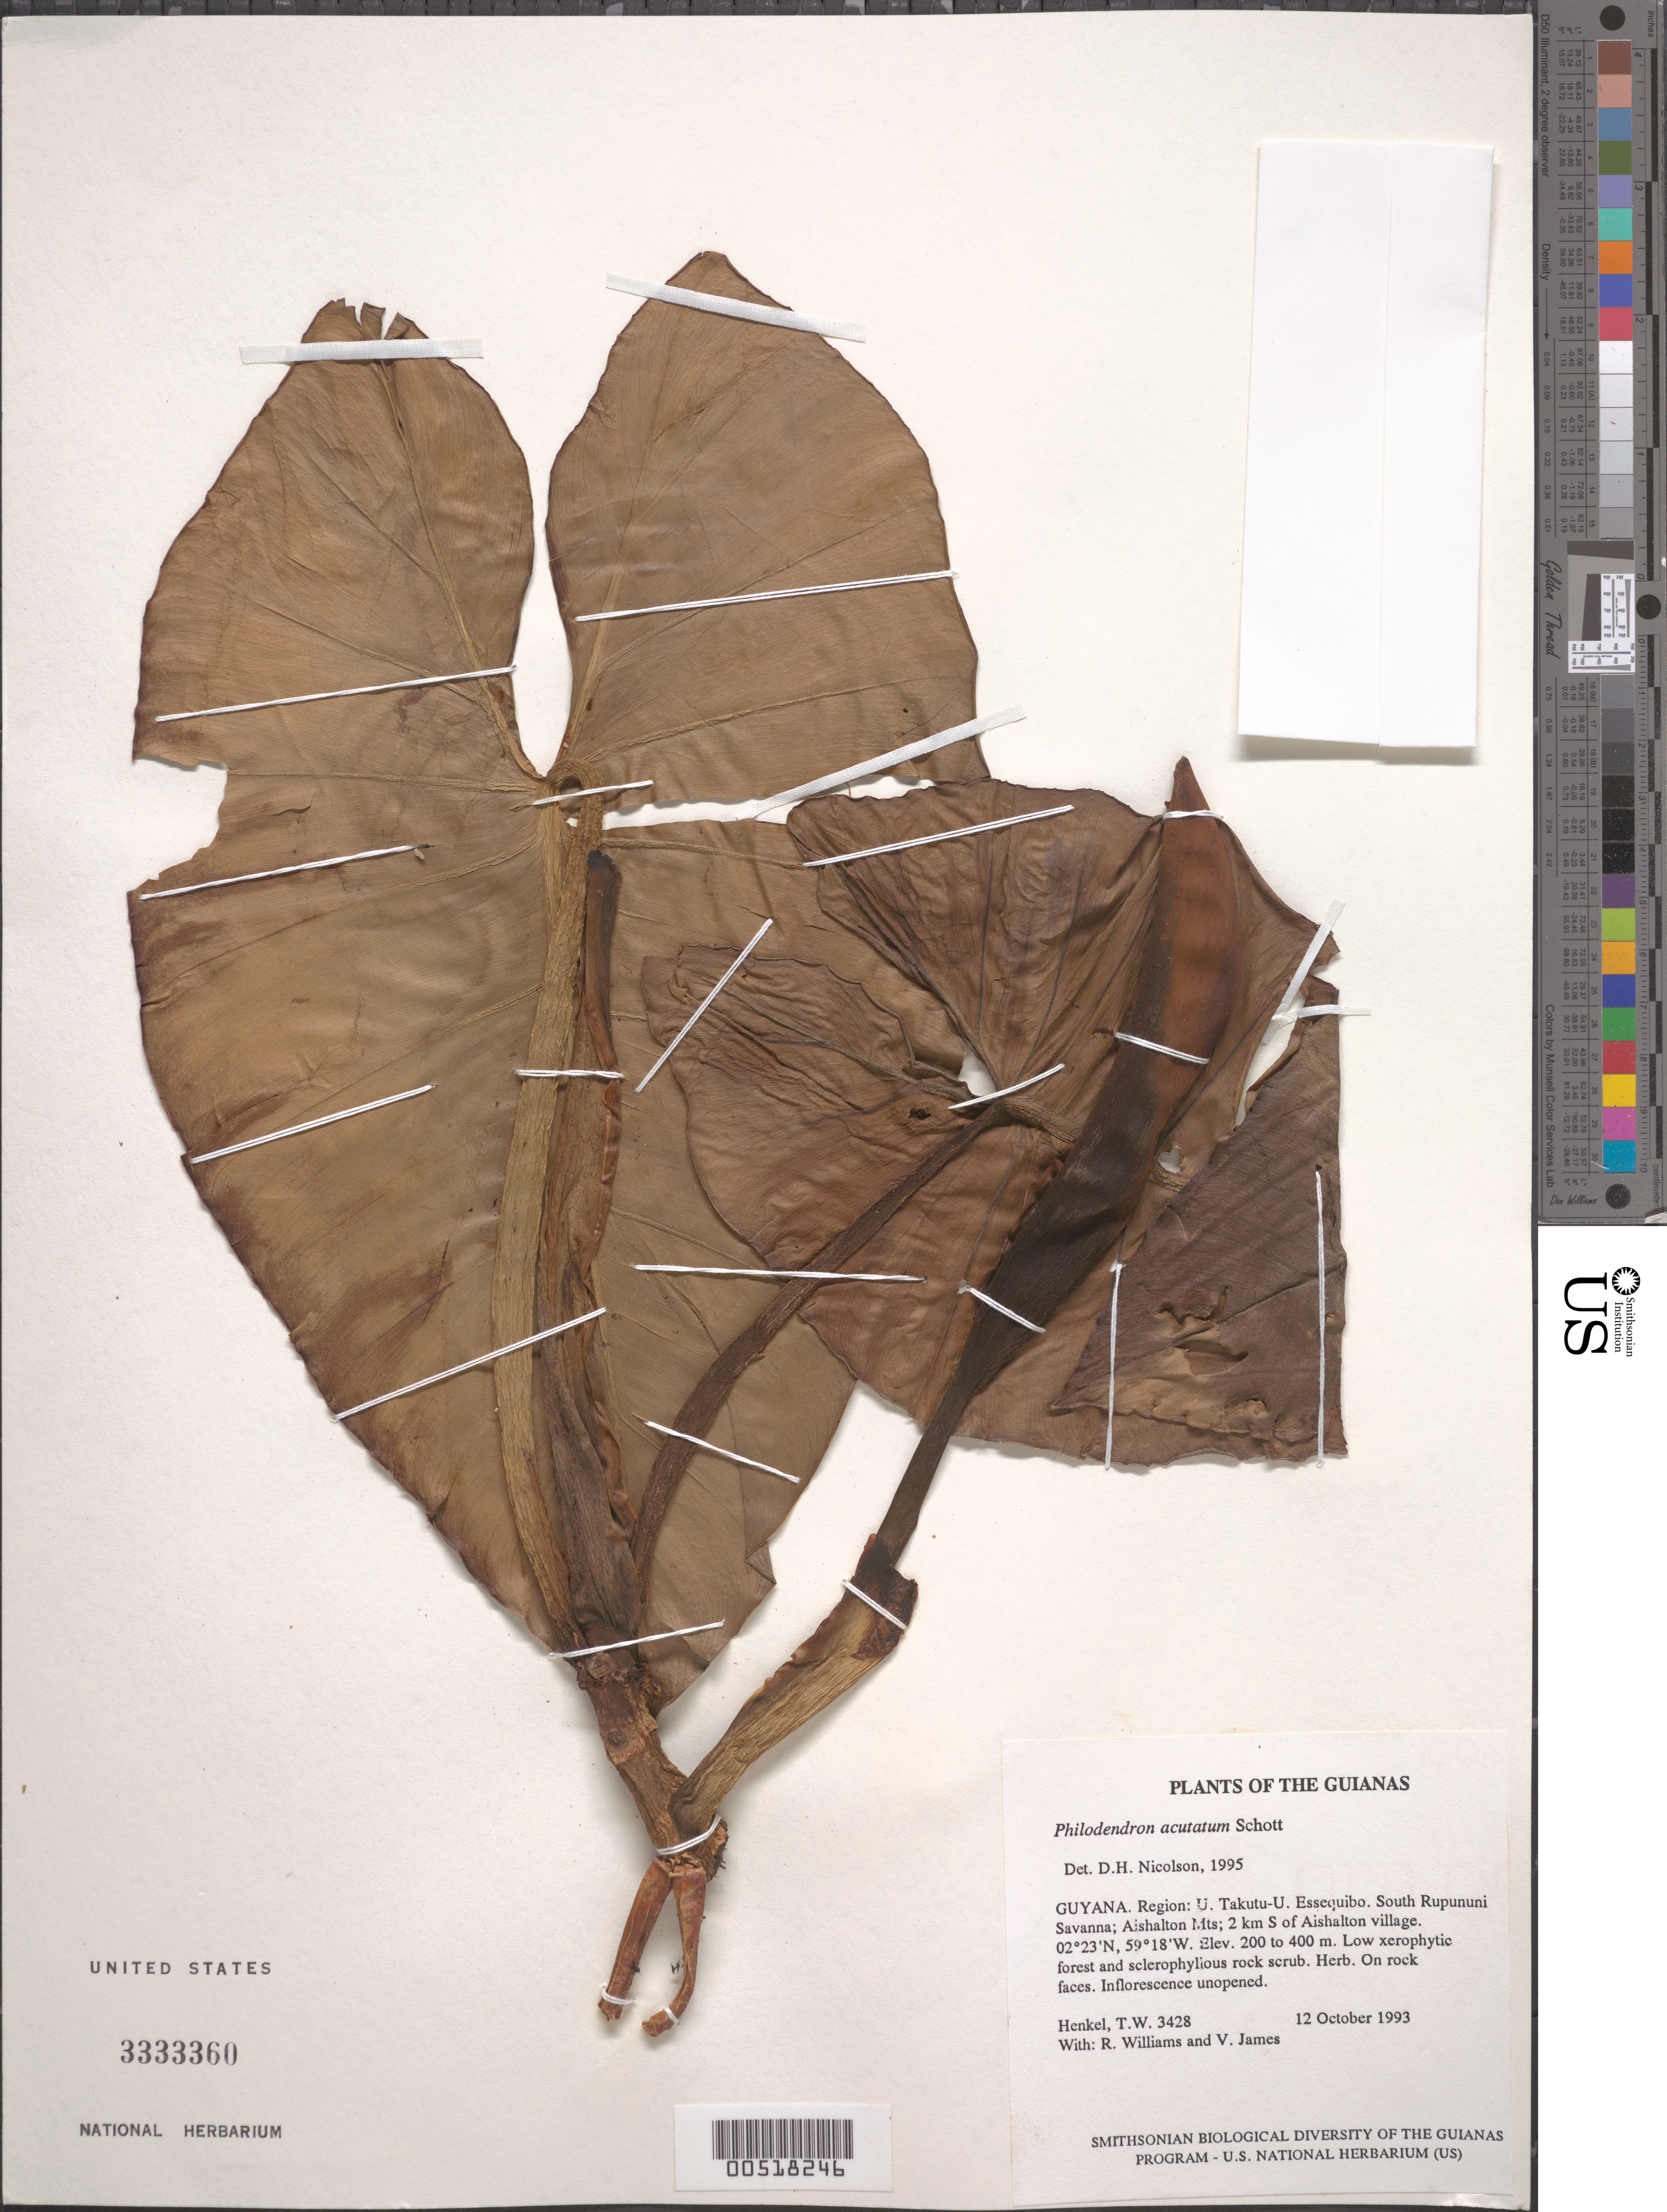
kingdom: Plantae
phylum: Tracheophyta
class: Liliopsida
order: Alismatales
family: Araceae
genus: Philodendron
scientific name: Philodendron acutatum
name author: Schott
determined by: Nicolson, Dan H.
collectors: T. Henkel, R. Williams & V. James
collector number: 3428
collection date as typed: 12 October 1993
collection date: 1993-10-12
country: Guyana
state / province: U. Takutu-U. Essequibo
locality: South Rupununi Savanna; Aishalton Mts; 2 km S of Aishalton village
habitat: Low xerophytic forest and sclerophyllous rock scrub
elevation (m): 200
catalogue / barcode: US 3333360